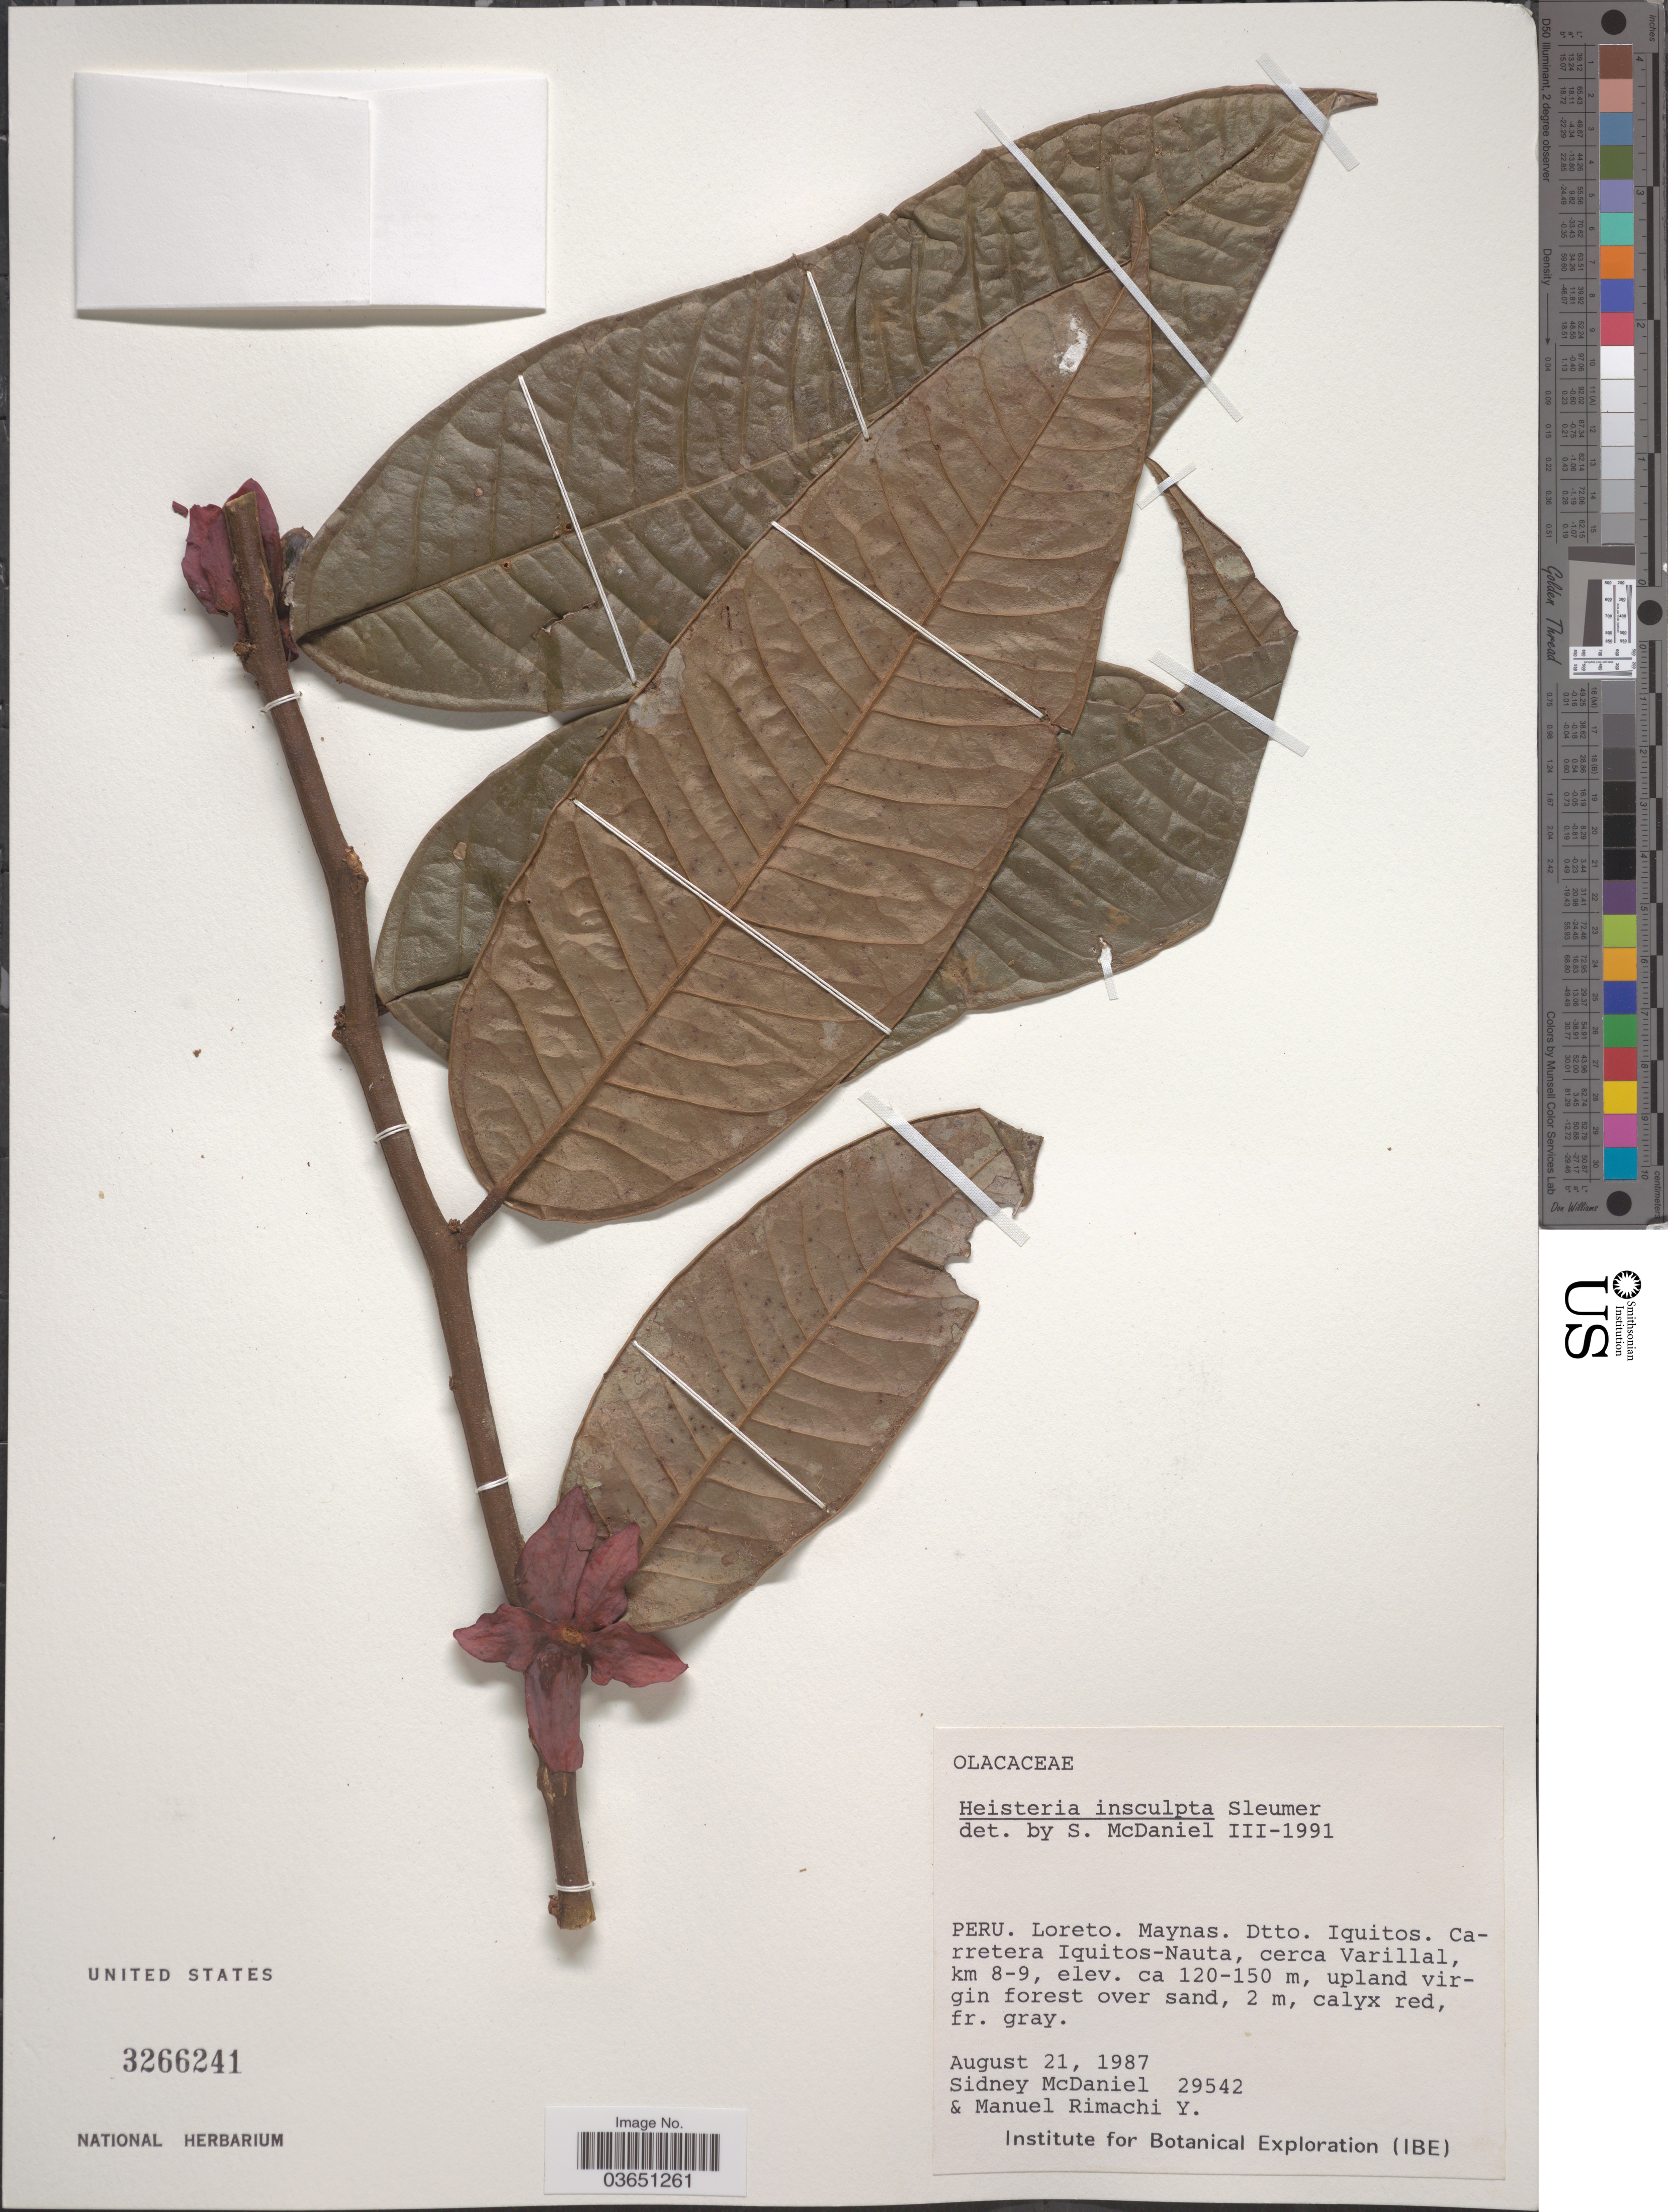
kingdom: Plantae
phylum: Tracheophyta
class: Magnoliopsida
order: Santalales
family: Erythropalaceae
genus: Heisteria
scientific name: Heisteria insculpta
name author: Sleumer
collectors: S. McDaniel & M. Rimachi Y.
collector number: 29542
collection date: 1987-08-21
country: Peru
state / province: Loreto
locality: Maynas. Dtto. Iquitos. Carretera Iquitos-Nauta, cerca Varillal, km 8-9.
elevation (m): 120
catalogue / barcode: US 3266241